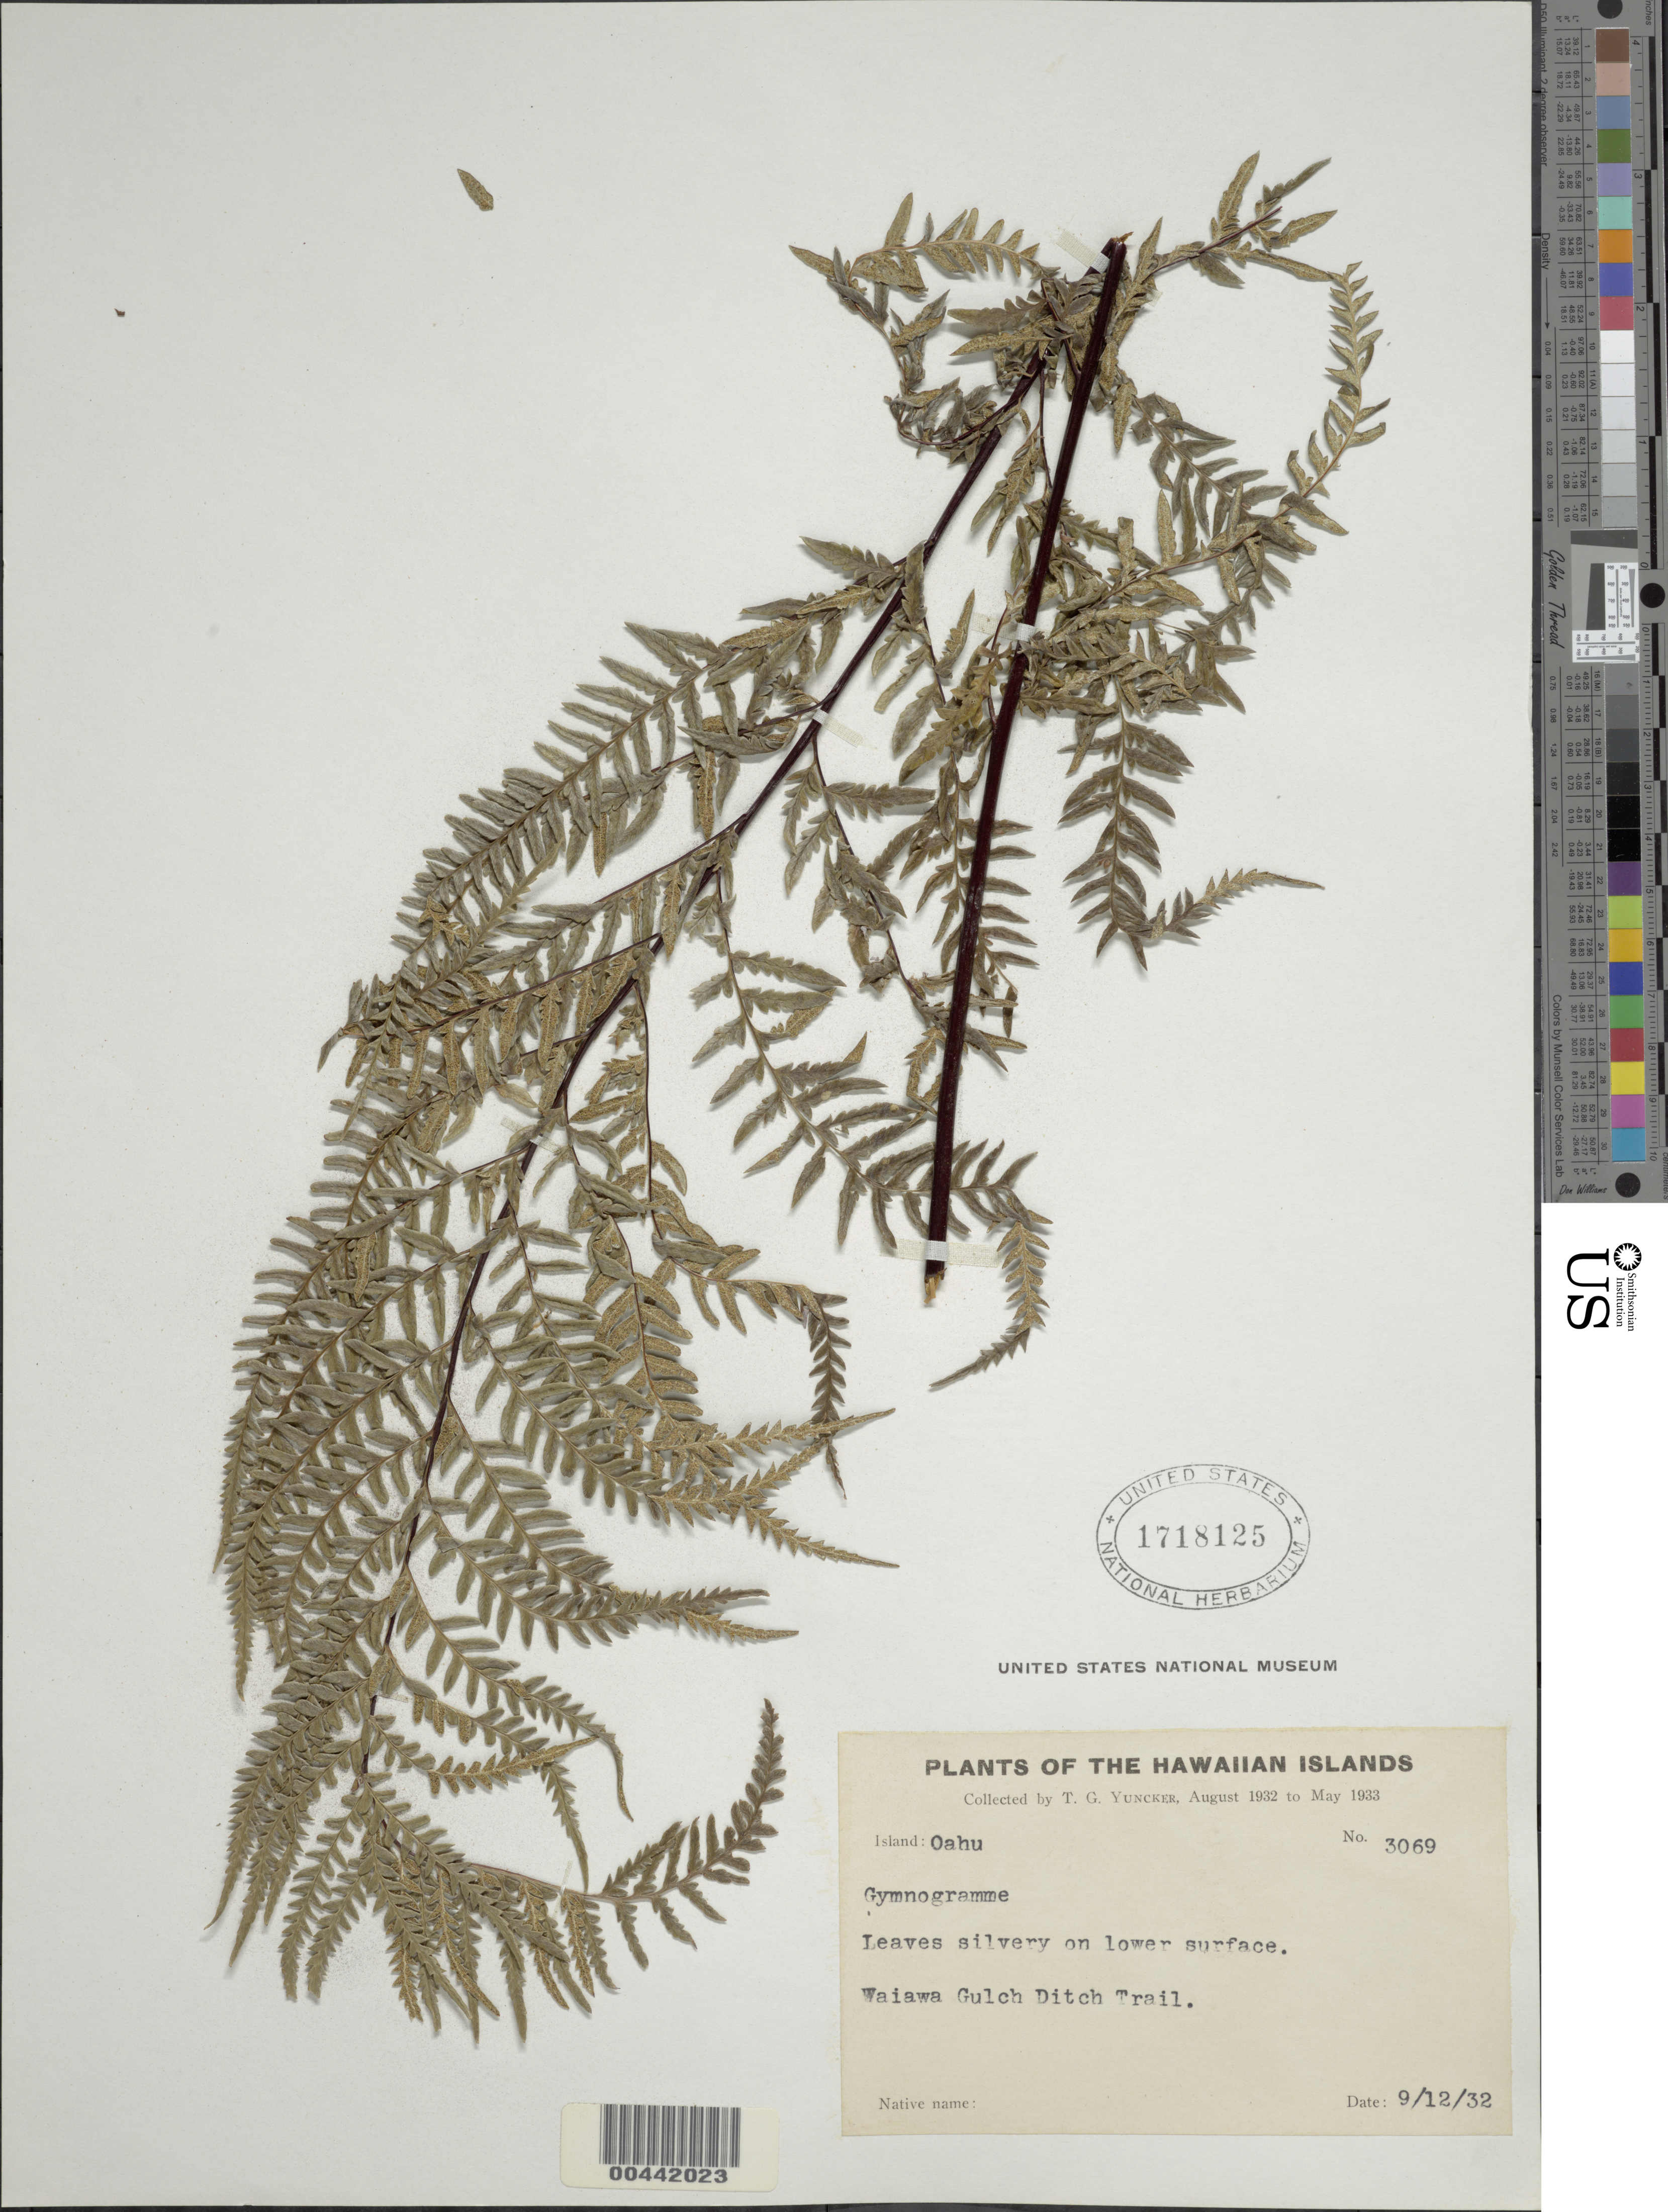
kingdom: Plantae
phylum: Tracheophyta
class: Polypodiopsida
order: Polypodiales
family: Pteridaceae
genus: Pityrogramma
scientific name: Pityrogramma calomelanos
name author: (L.) Link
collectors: T. G. Yuncker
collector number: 3069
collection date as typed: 12 Sep 1932 or 9 Dec 1932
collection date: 1932-09-12 or 1932-12-09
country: United States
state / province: Hawaii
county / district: Honolulu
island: Oahu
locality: Waiawa Gulch Ditch Trail.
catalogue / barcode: US 1718125